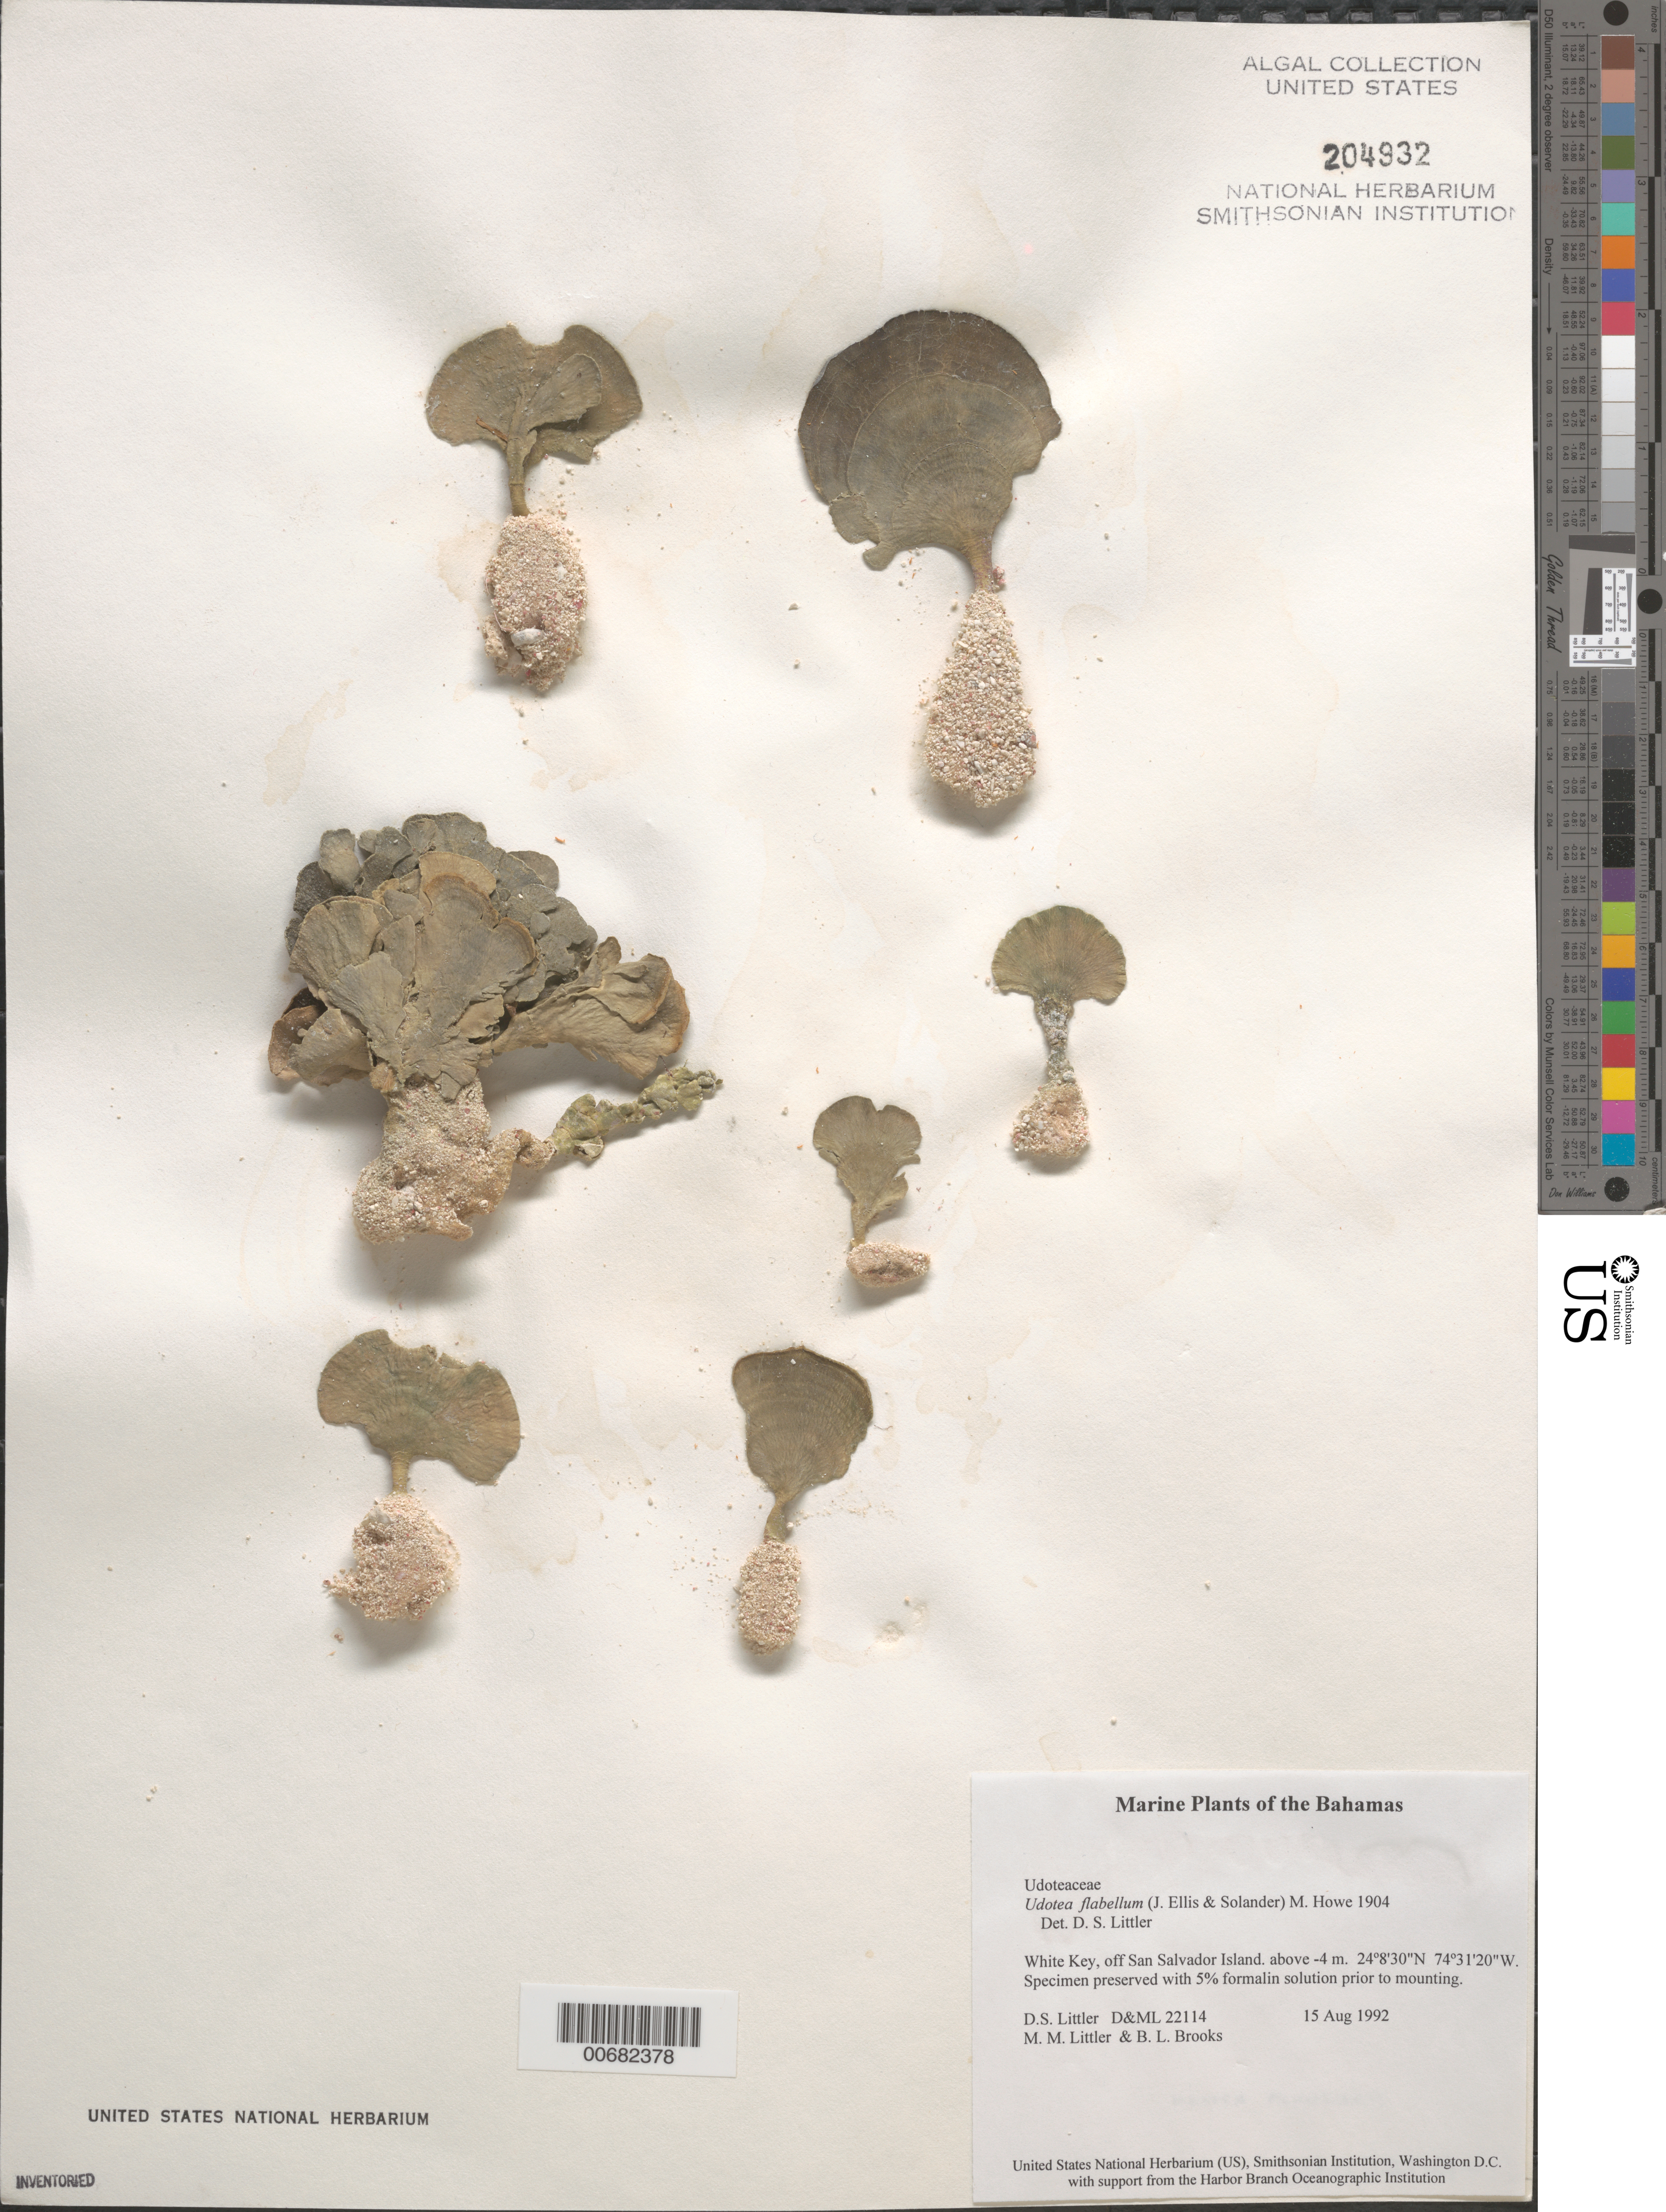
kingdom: Plantae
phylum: Chlorophyta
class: Ulvophyceae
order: Bryopsidales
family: Udoteaceae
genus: Udotea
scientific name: Udotea flabellum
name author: (J. Ellis & Sol.) M. Howe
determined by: Littler, D. S.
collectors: D. S. Littler, M. M. Littler & B. Brooks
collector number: D&ML 22114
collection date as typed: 15 Aug 1992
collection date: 1992-08-15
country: Bahamas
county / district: San Salvador District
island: White Key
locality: Off San Salvador Island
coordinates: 24 8' 30" N, 74 31' 20" W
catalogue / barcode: US 204932